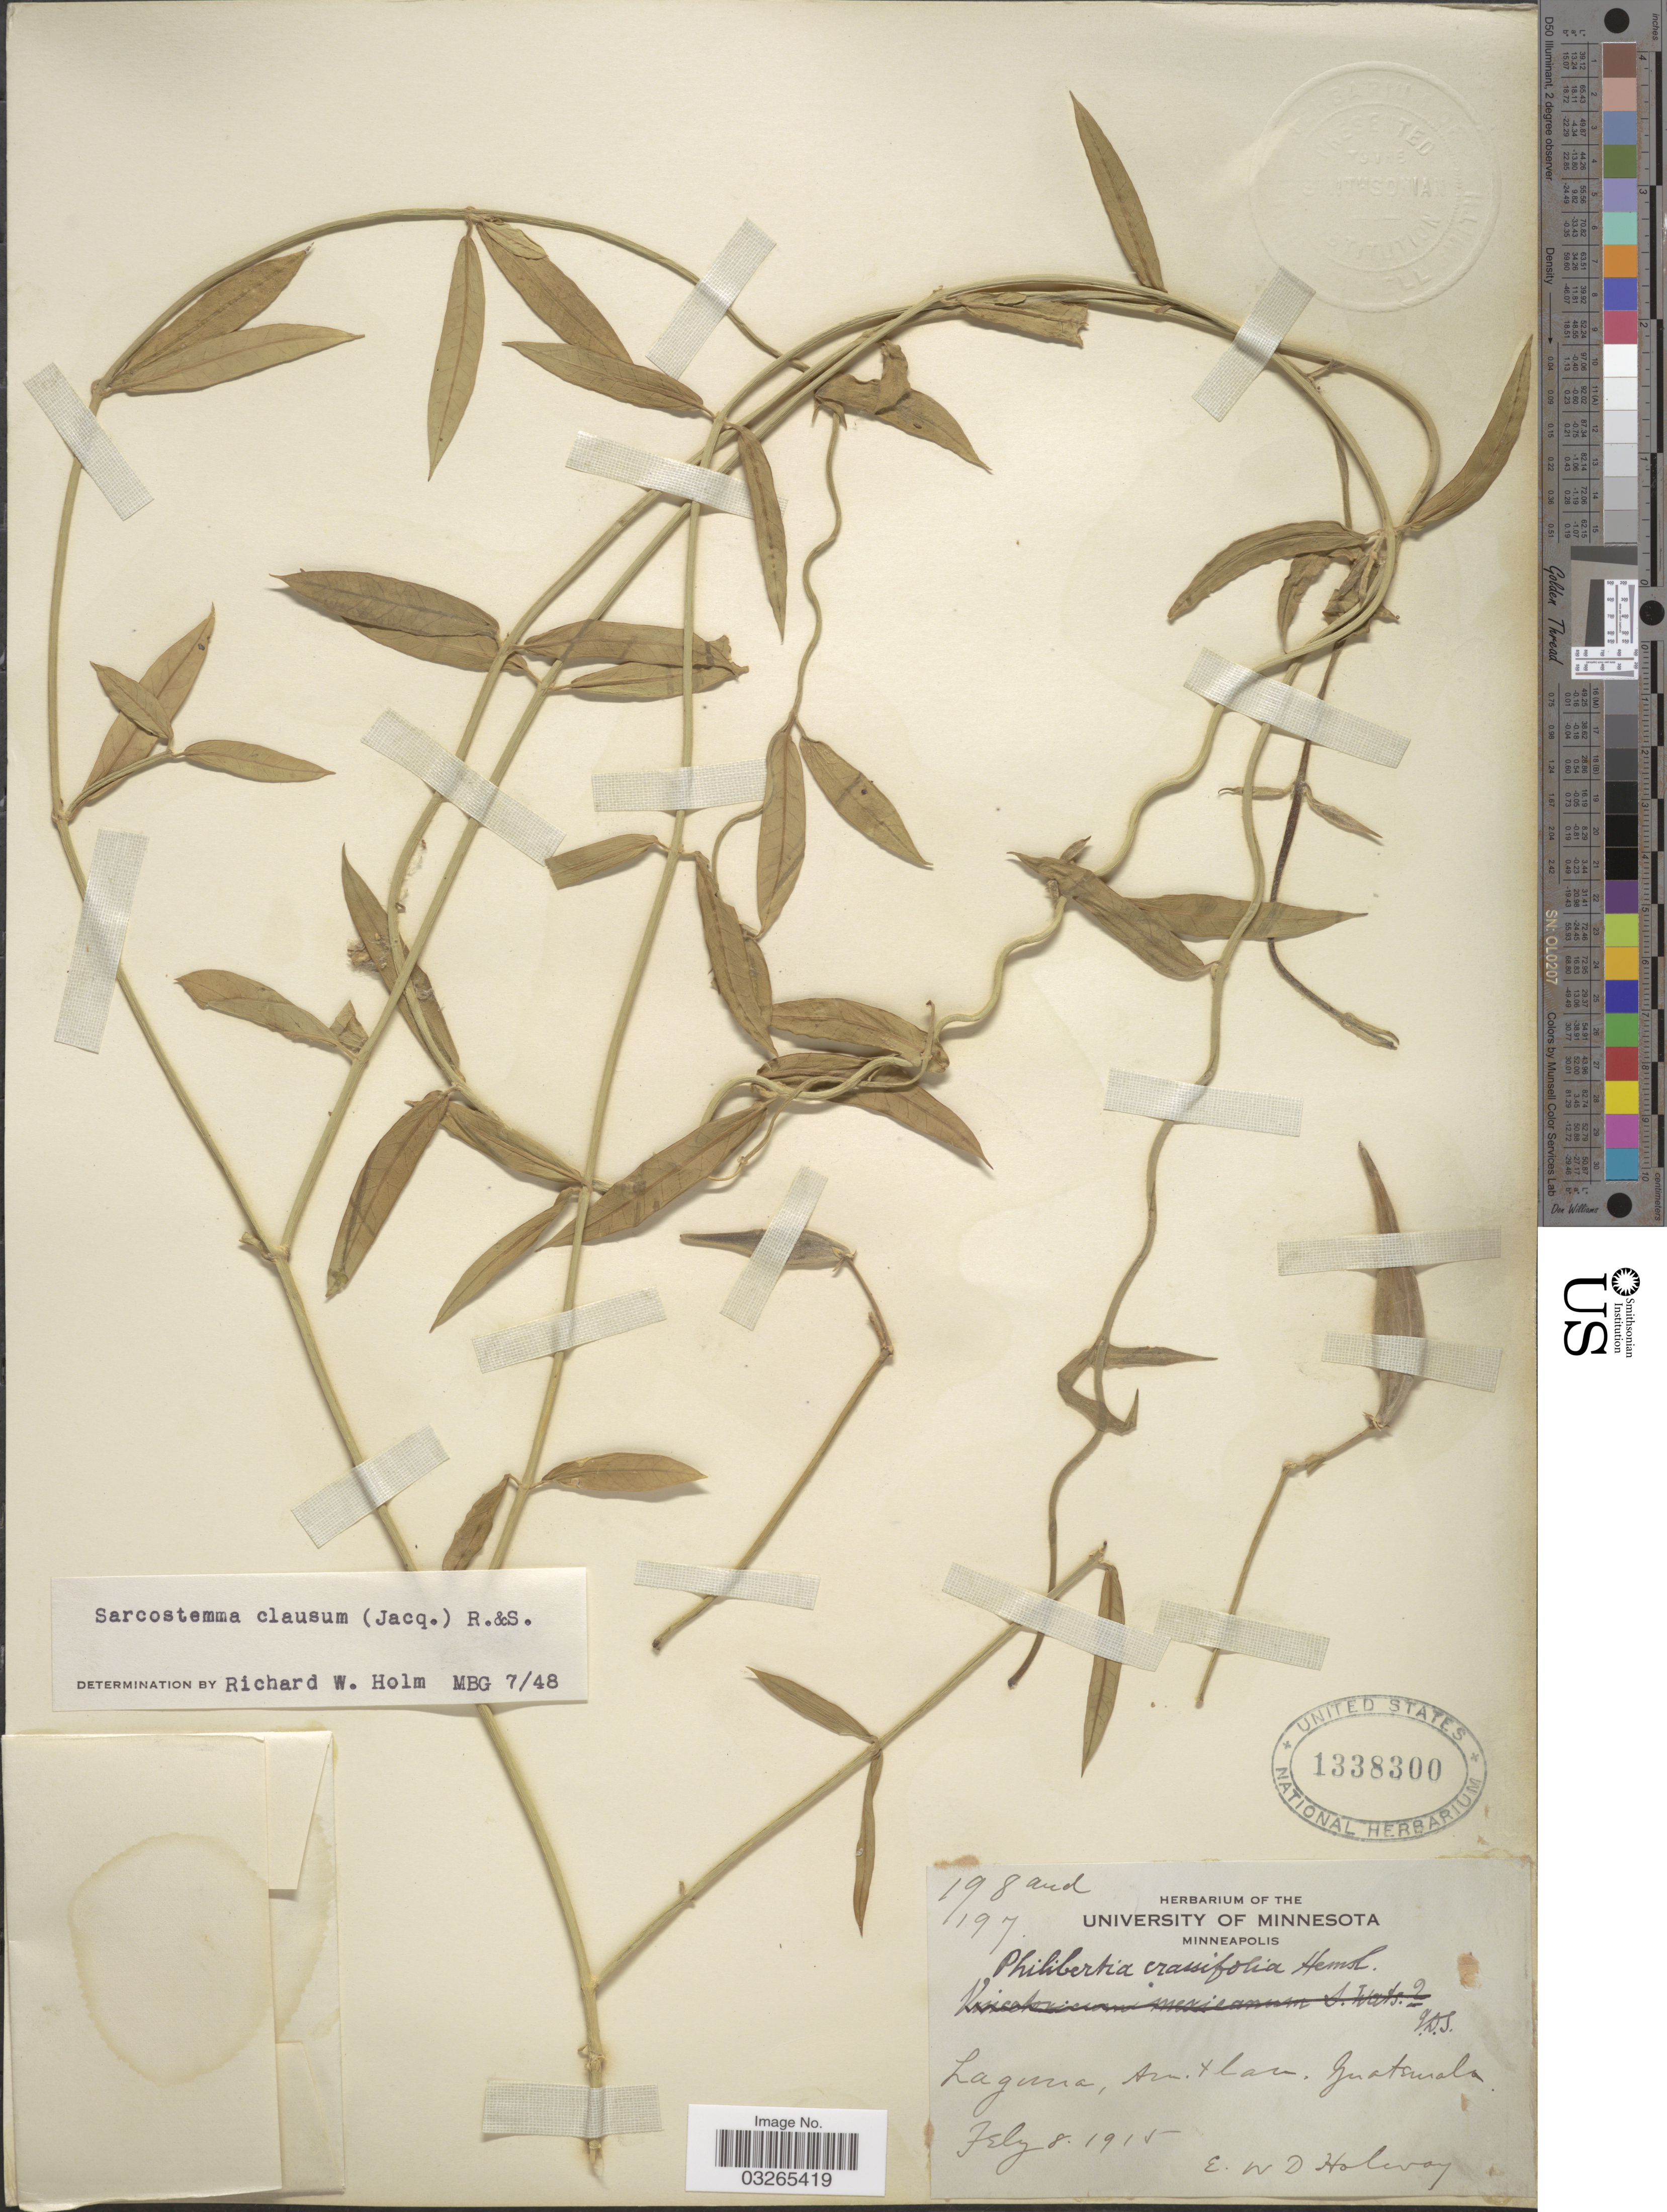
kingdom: Plantae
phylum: Tracheophyta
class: Magnoliopsida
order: Gentianales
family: Apocynaceae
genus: Sarcostemma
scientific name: Sarcostemma clausum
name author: (Jacq.) Schult.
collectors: E. W. D. Holway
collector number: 197/198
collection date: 1915-07-08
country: Guatemala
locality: Laguna, Amatitlan.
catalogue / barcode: US 1338300